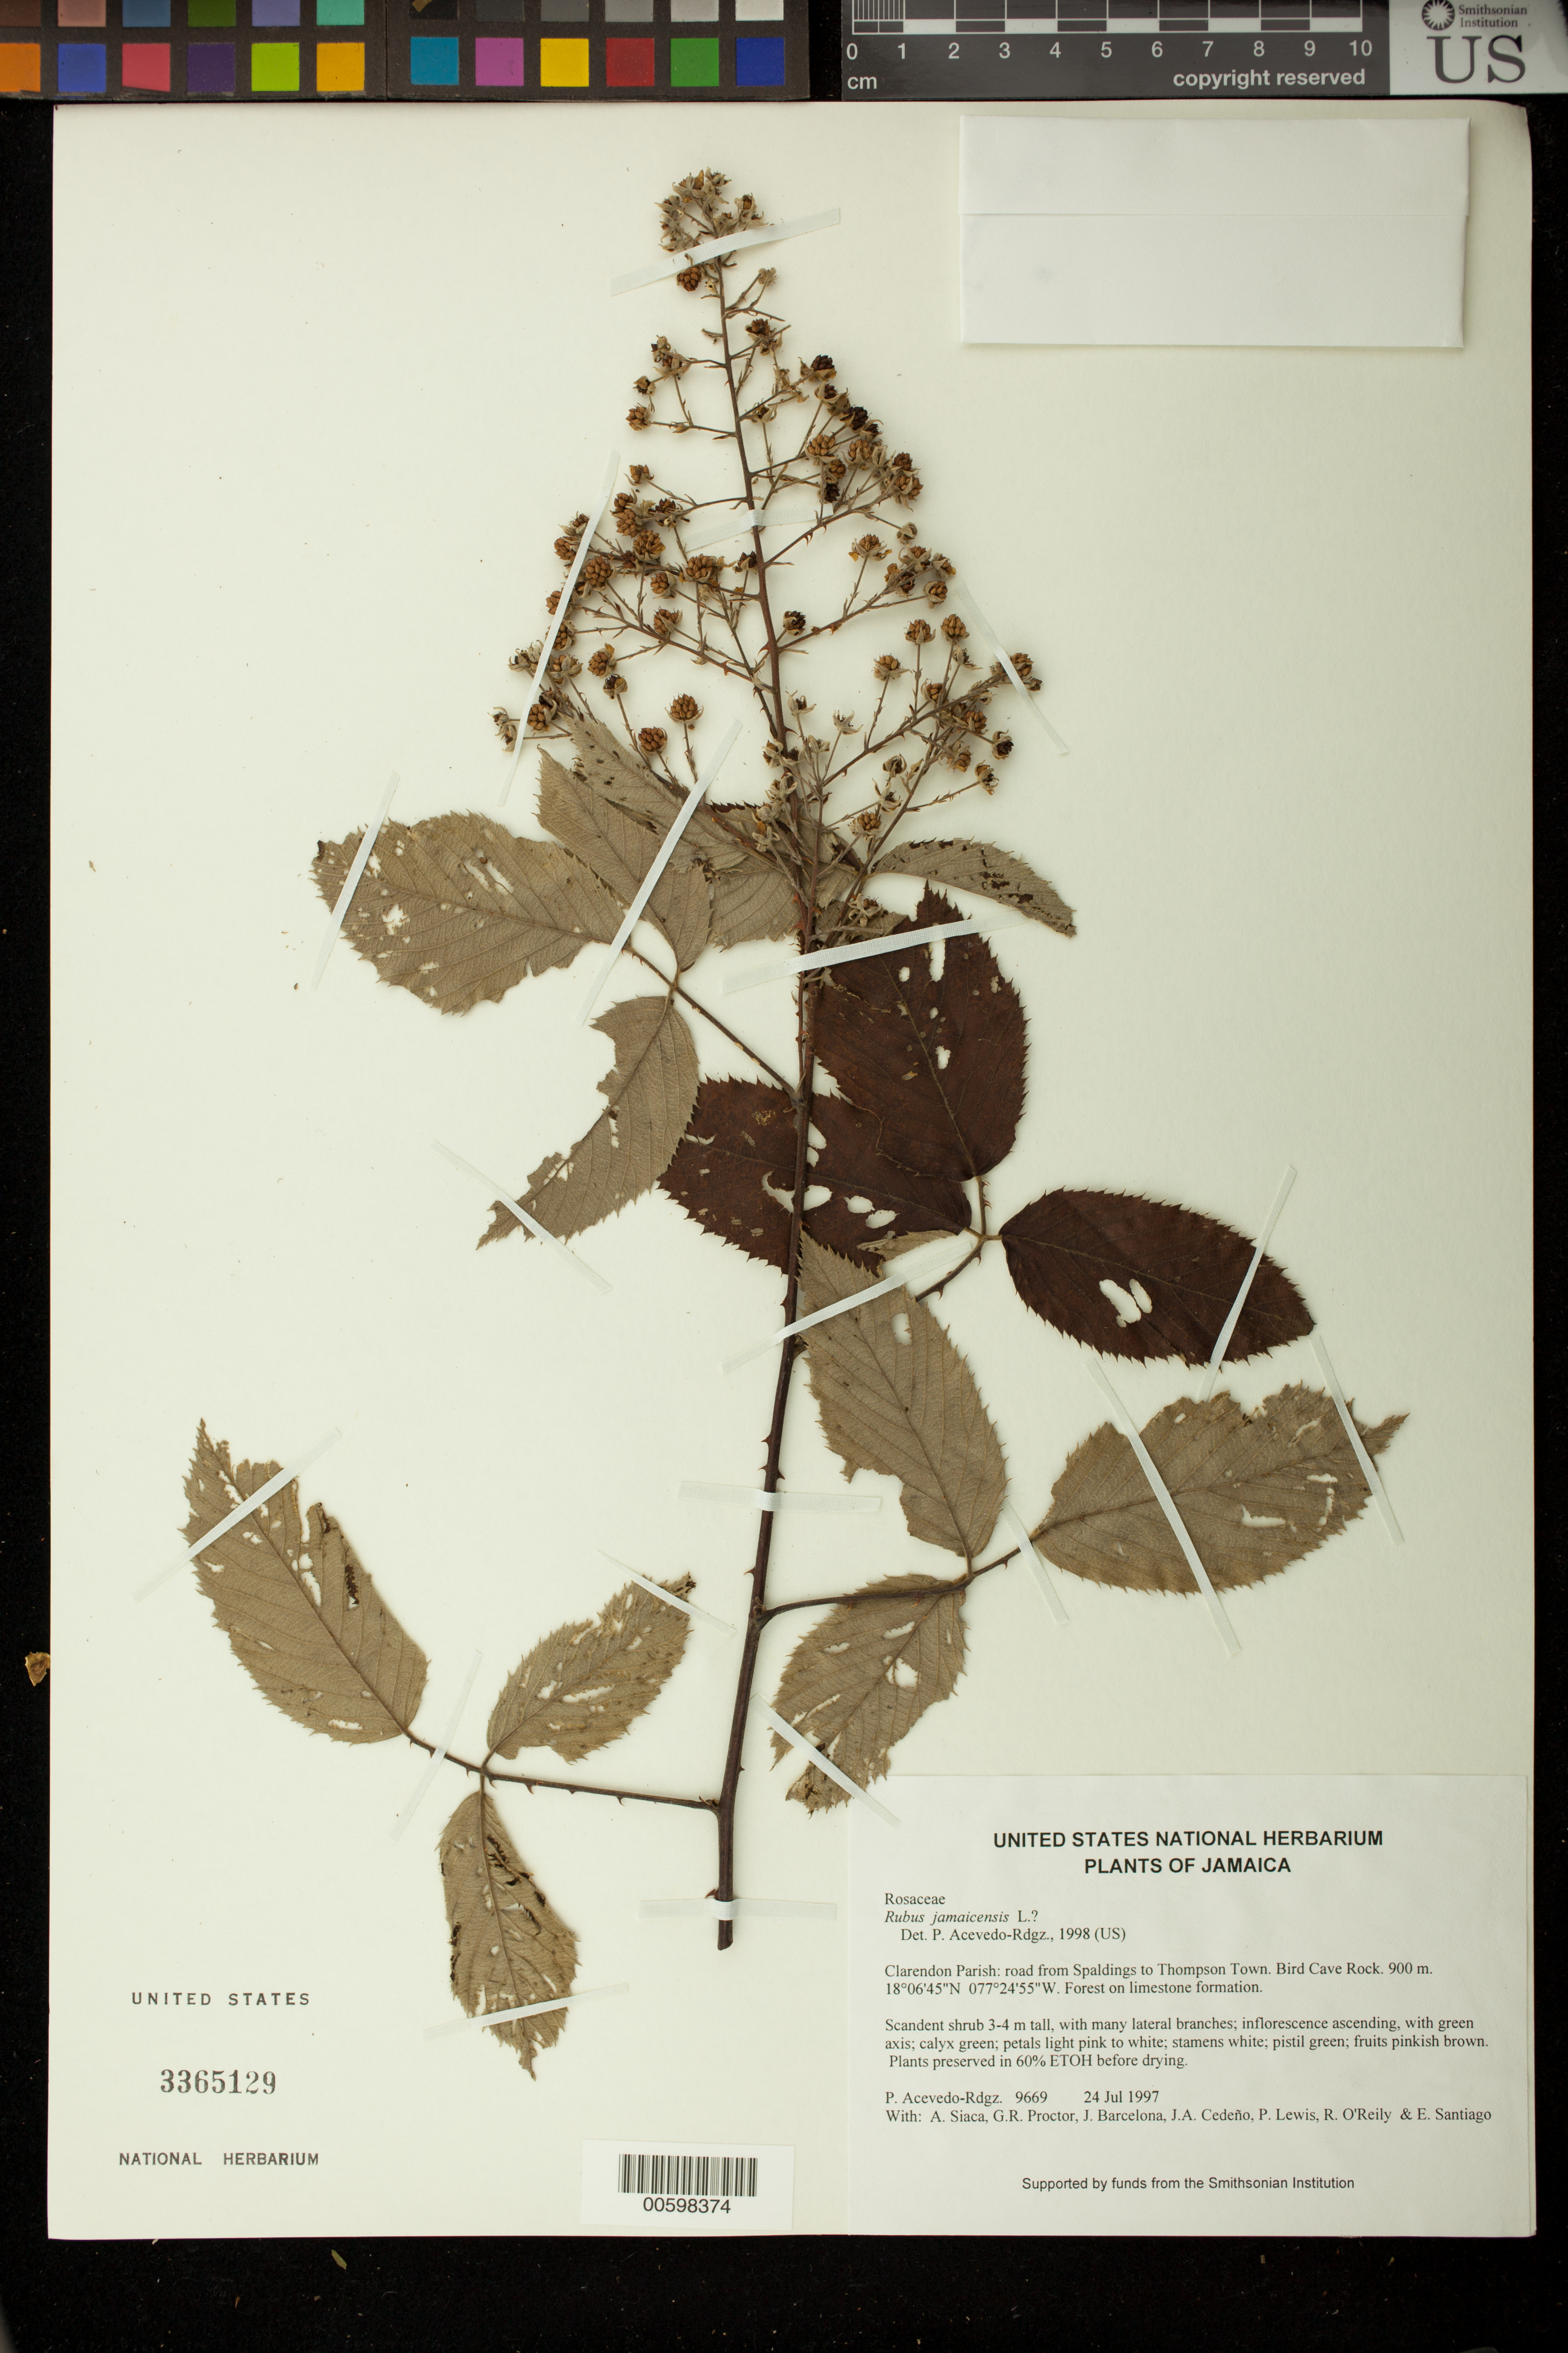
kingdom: Plantae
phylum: Tracheophyta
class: Magnoliopsida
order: Rosales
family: Rosaceae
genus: Rubus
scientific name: Rubus jamaicensis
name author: L.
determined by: Acevedo-Rodríguez, P., (BOT), Smithsonian Institution - National Museum of Natural History (UNITED STATES)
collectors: P. Acevedo-Rodr., A. Siaca, G. R. Proctor, J. Barcelona, J. A. Cedeño M., P. Lewis & R. O'Reilly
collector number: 9669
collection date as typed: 24 Jul 1997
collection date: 1997-07-24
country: Jamaica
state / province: Clarendon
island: Jamaica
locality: Clarendon Parish: road from Spaldings to Thompson Town. Bird Cave Rock.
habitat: Forest on limestone formation.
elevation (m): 900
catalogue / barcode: US 3365129